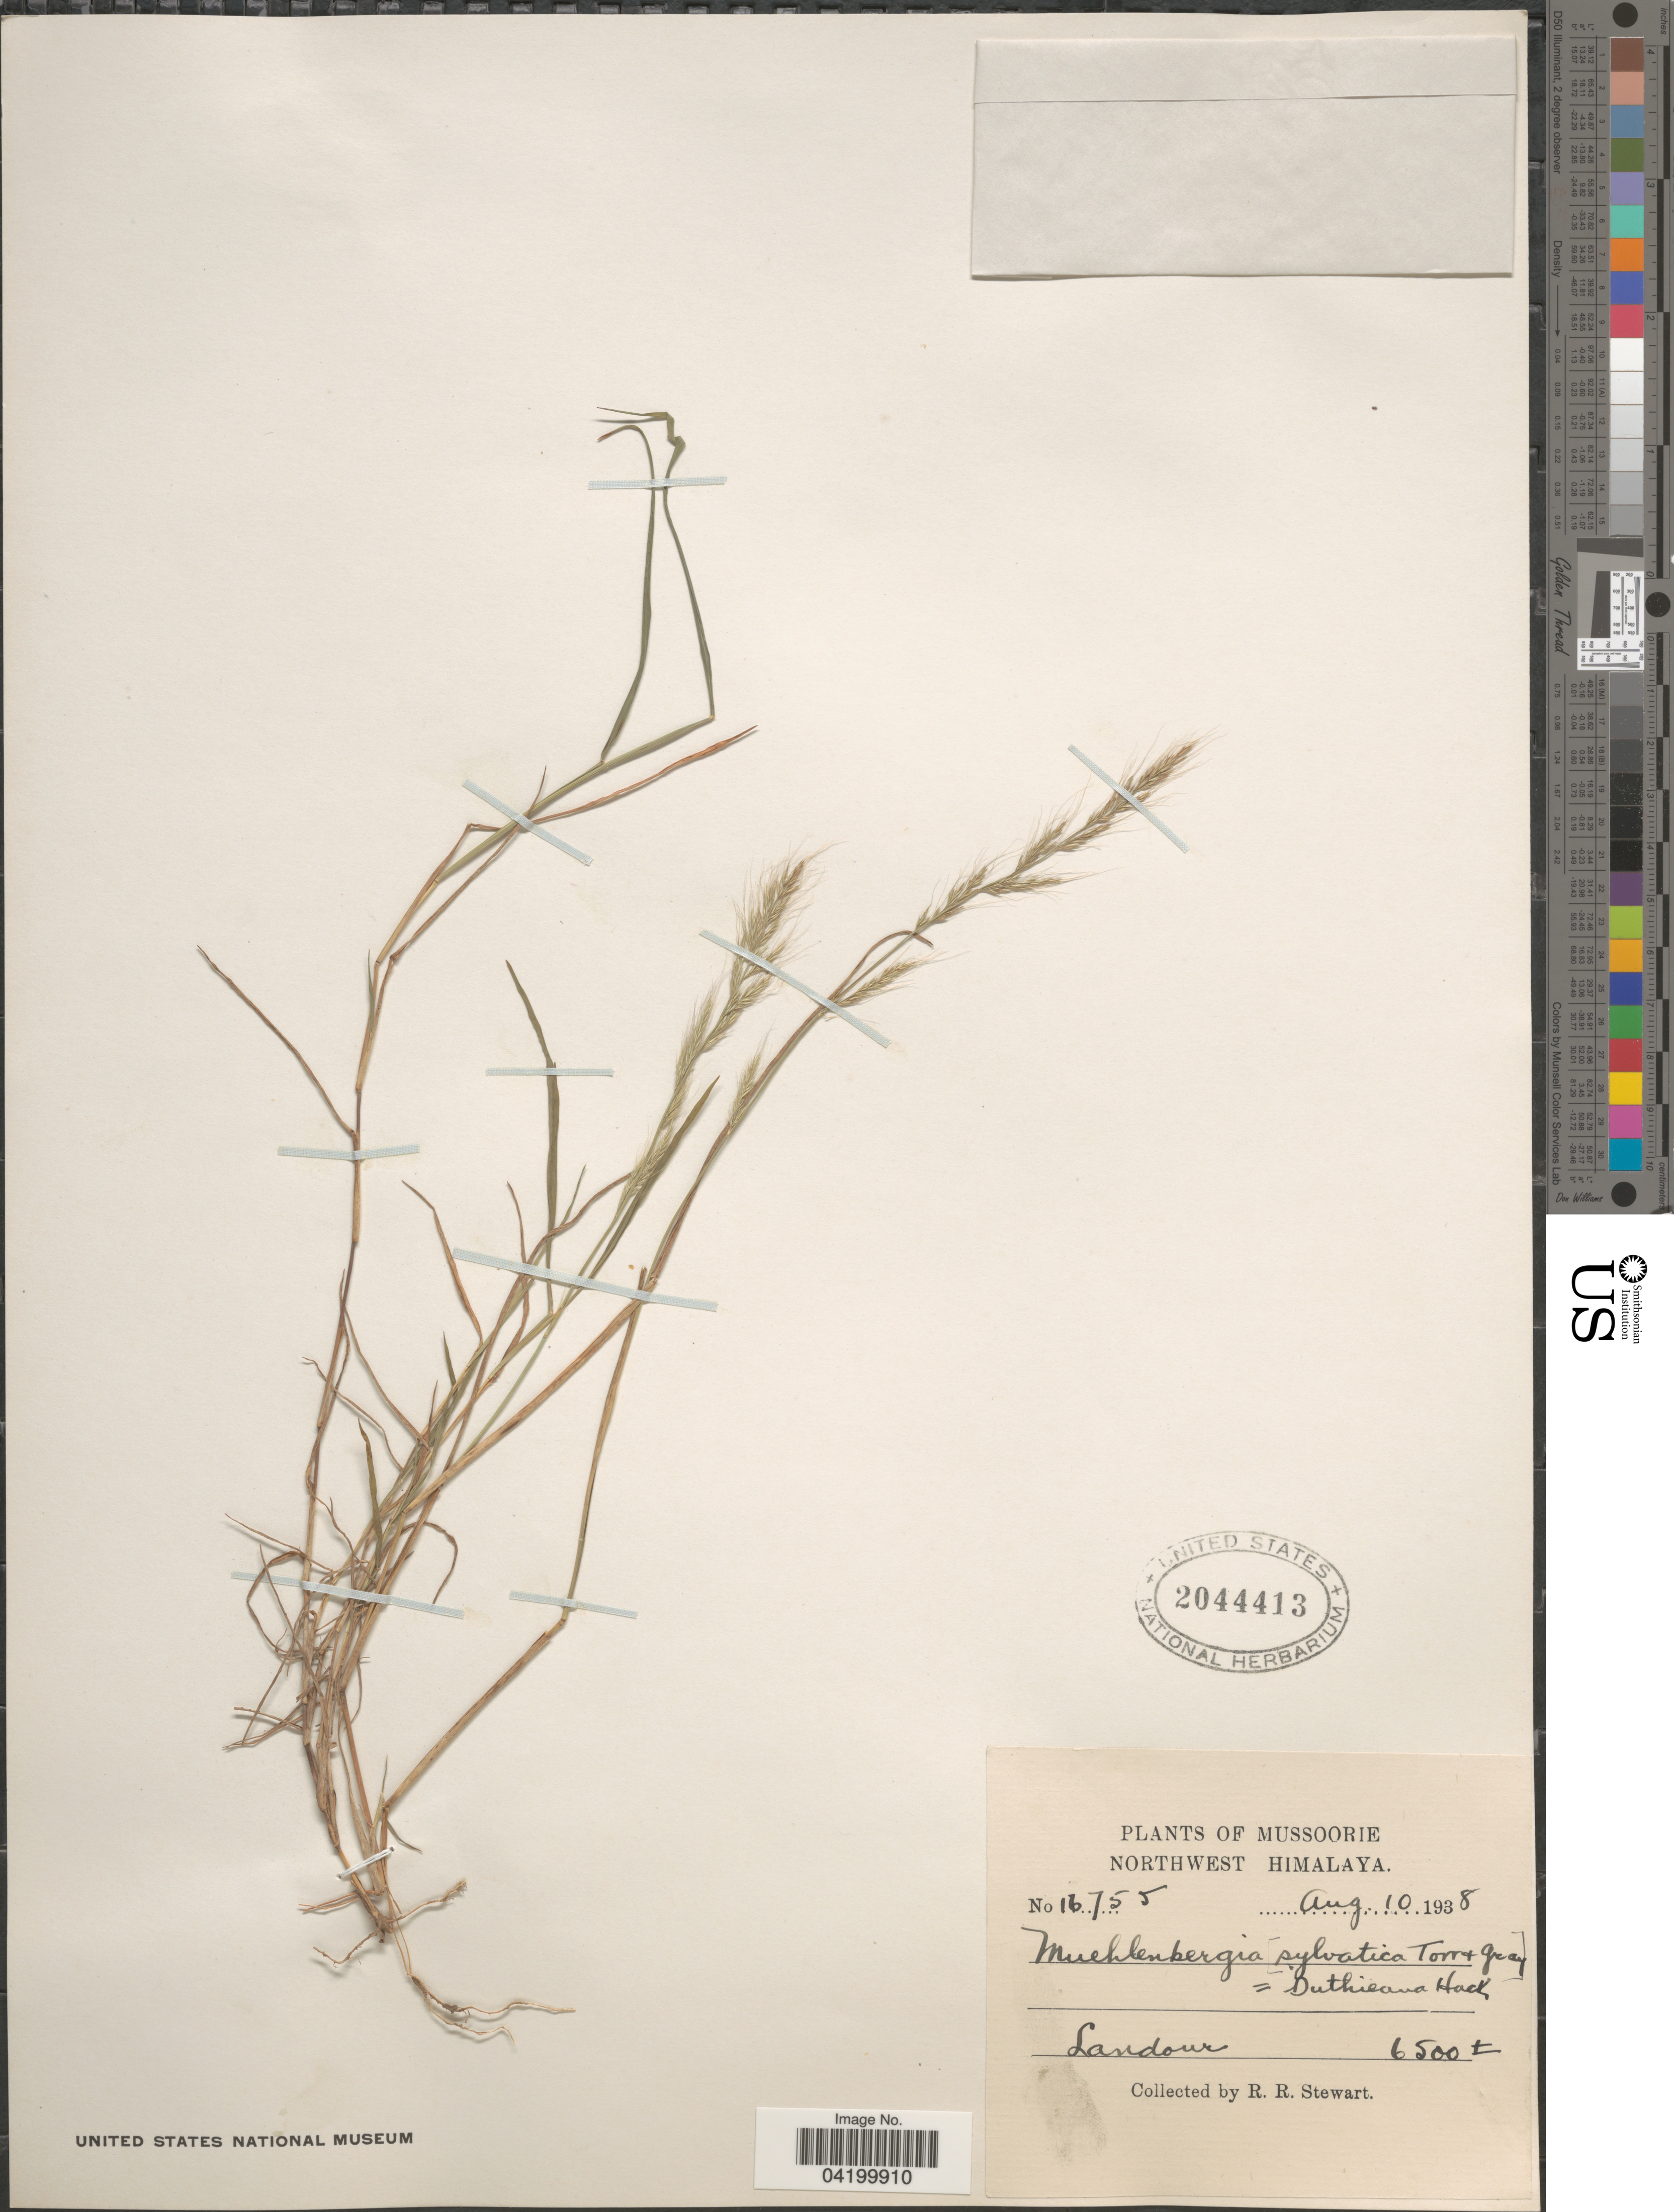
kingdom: Plantae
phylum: Tracheophyta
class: Liliopsida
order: Poales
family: Poaceae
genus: Muhlenbergia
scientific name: Muhlenbergia duthieana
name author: Hack.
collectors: R. Stewart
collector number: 16755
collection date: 1938-08-10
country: India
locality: Mussoorie. Northwest Himalaya. Landour.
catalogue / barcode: US 2044413